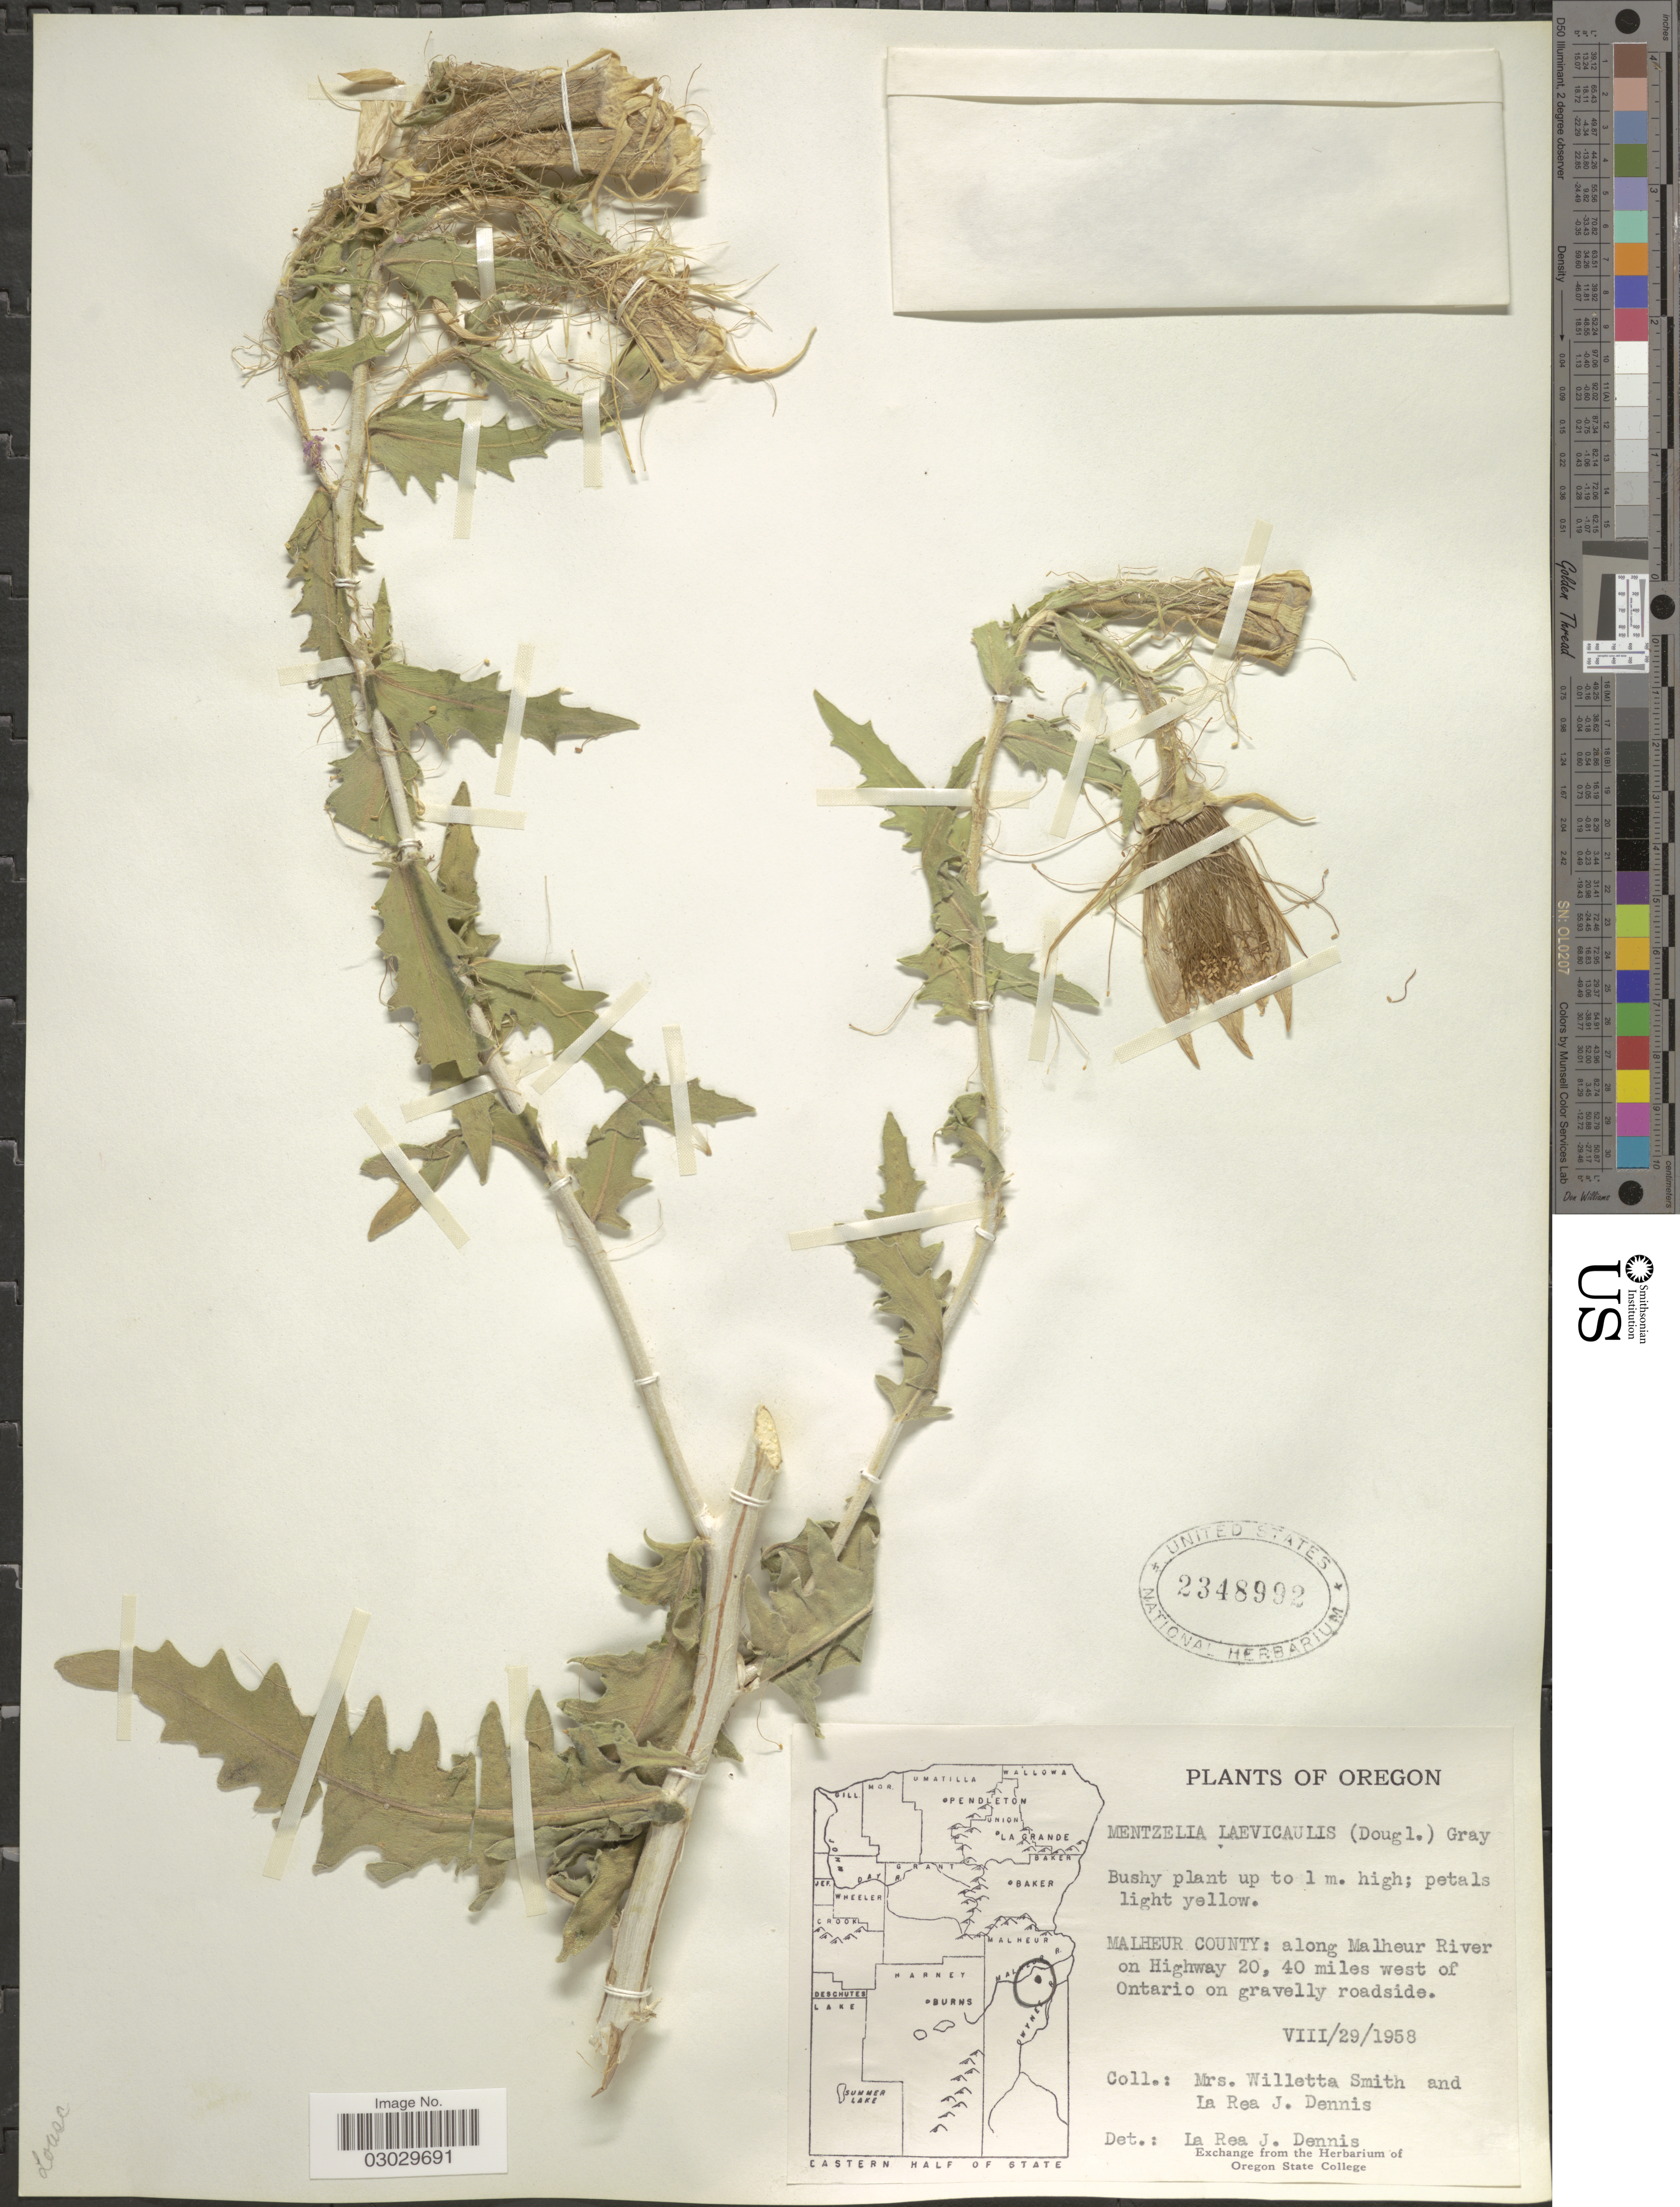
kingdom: Plantae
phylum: Tracheophyta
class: Magnoliopsida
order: Cornales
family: Loasaceae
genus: Mentzelia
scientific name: Mentzelia laevicaulis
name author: (Douglas ex Hook.) Torr. & A. Gray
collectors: W. Smith & L. Dennis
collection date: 1958-08-29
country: United States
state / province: Oregon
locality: Malheur County: along Malheur River on Highway 20, 40 miles west of Ontario on gravelly roadside.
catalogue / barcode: US 2348992